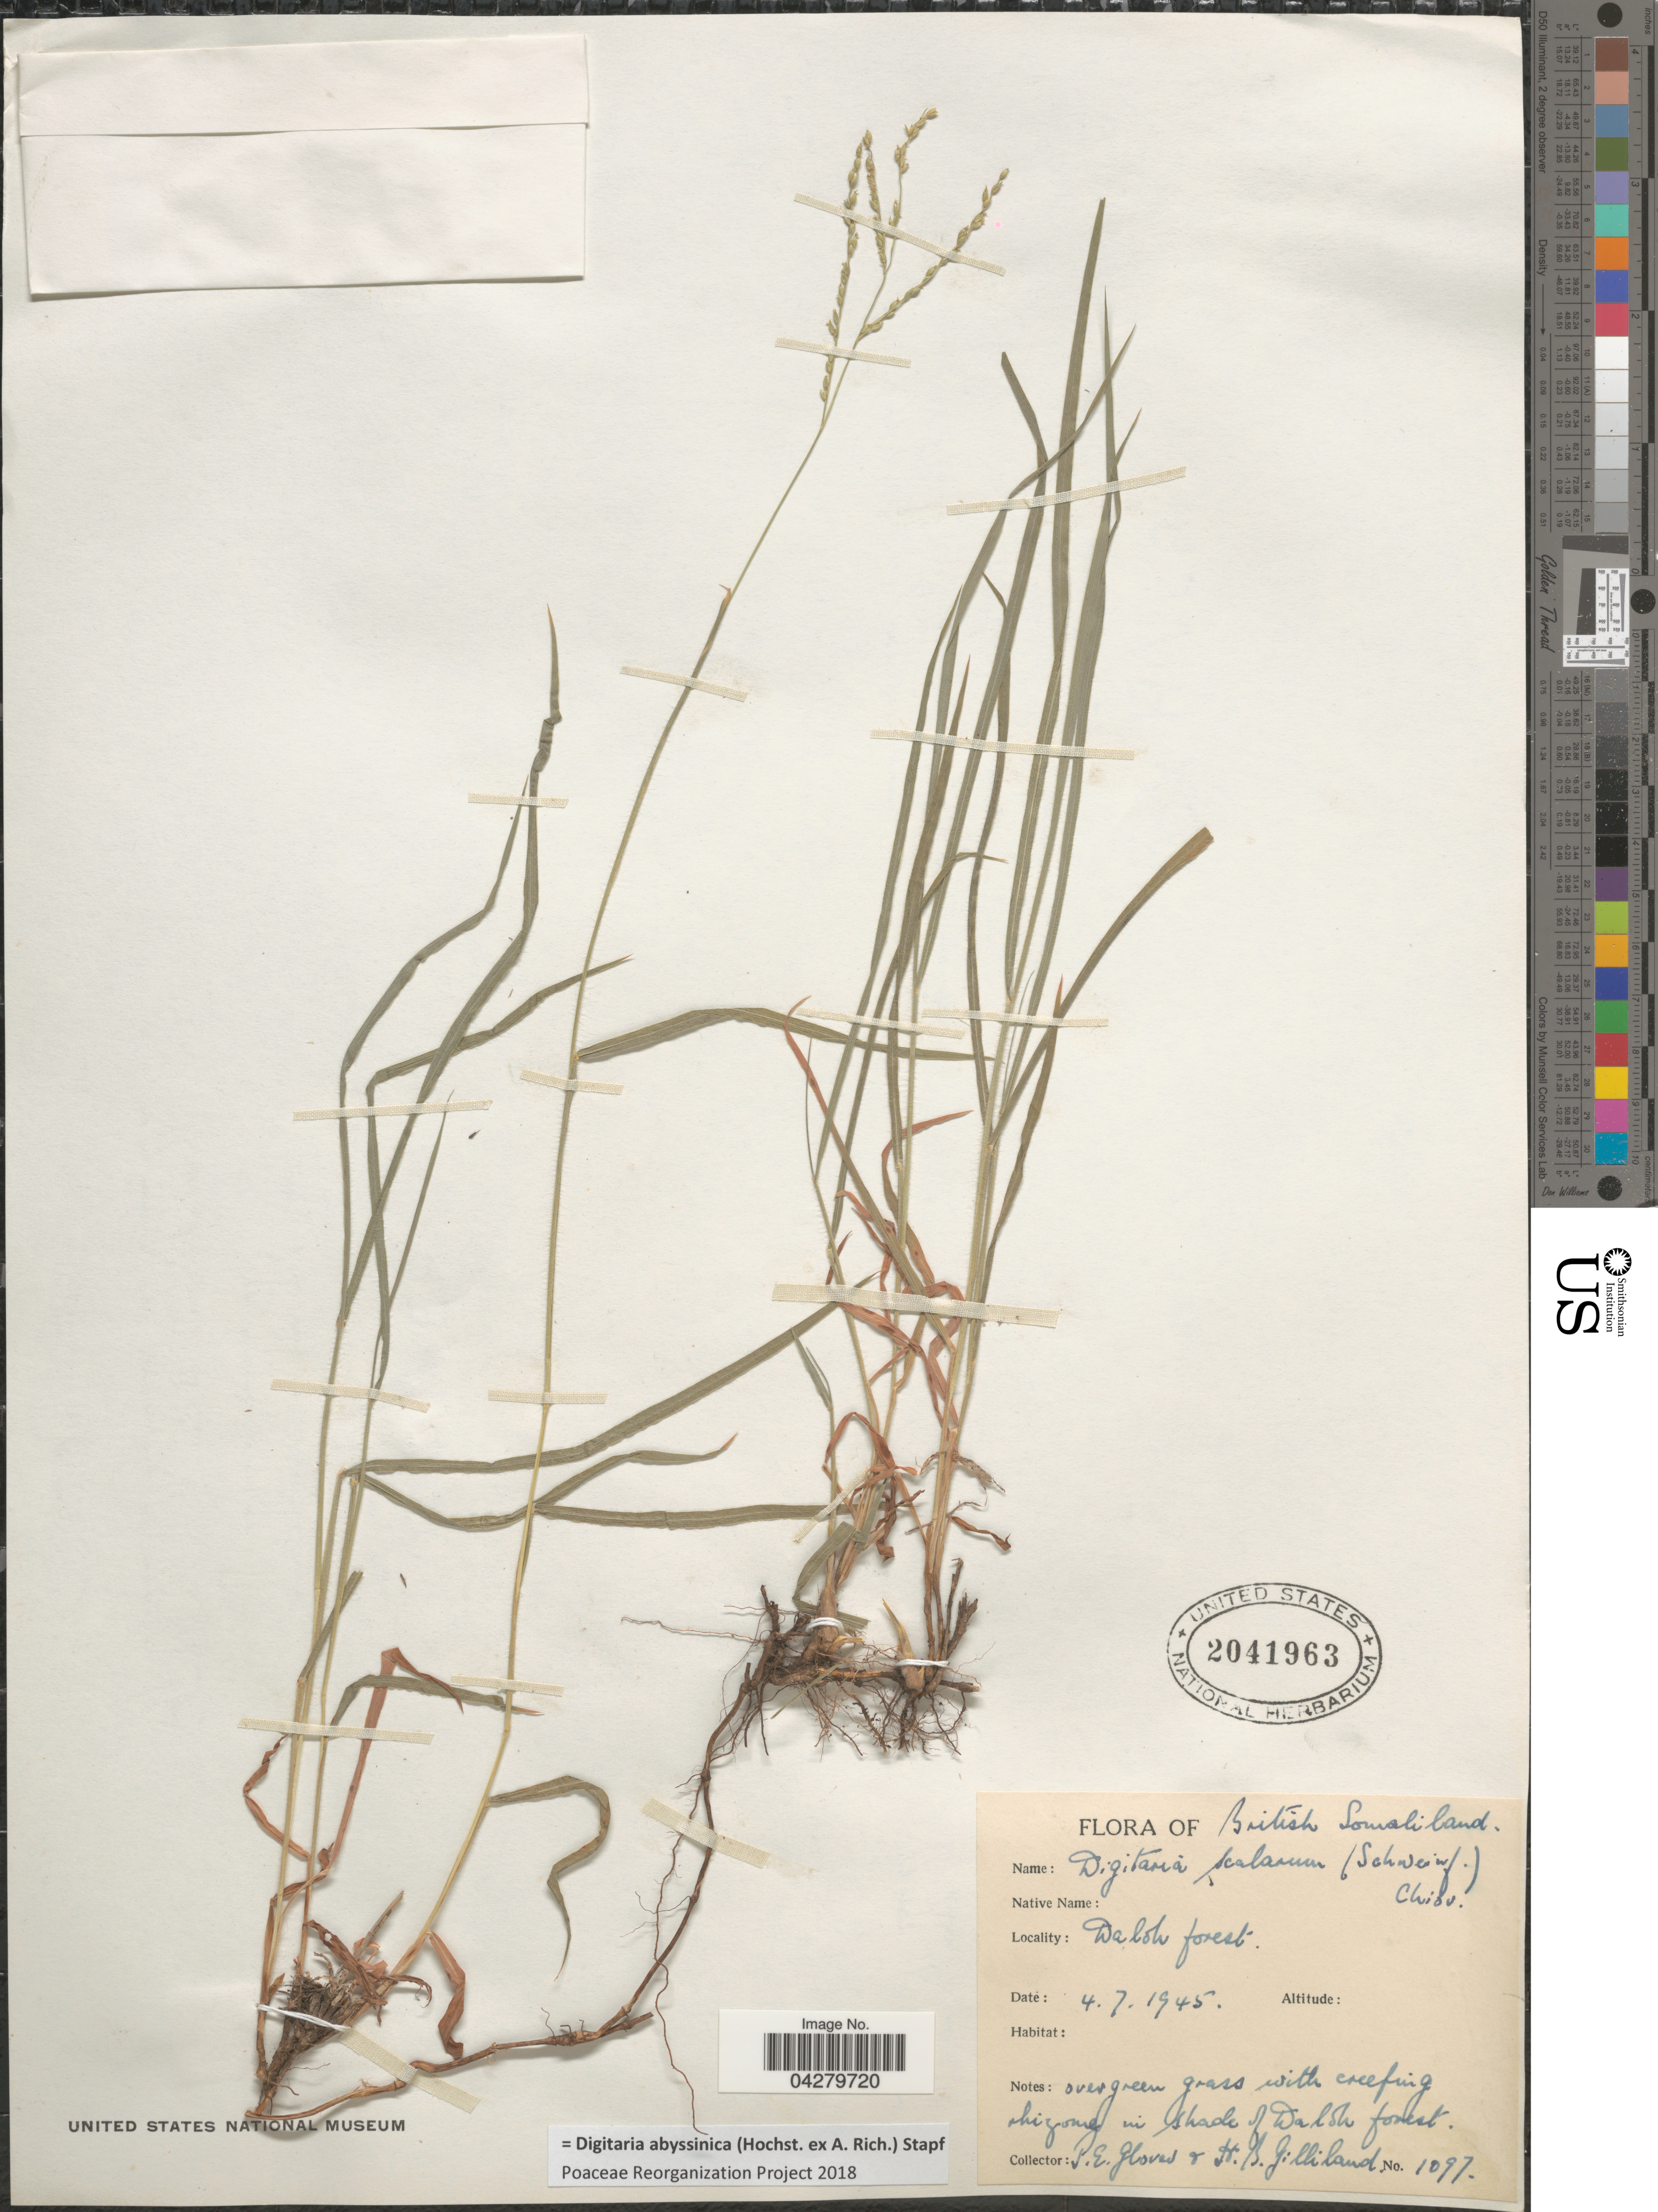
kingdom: Plantae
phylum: Tracheophyta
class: Liliopsida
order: Poales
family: Poaceae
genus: Digitaria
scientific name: Digitaria abyssinica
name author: (Hochst. ex Rich.) Stapf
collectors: P. Glover & H. Gilliland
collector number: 1097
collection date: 1945-07-04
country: Somalia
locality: British Somaliland. Daloh forest.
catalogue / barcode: US 2041963